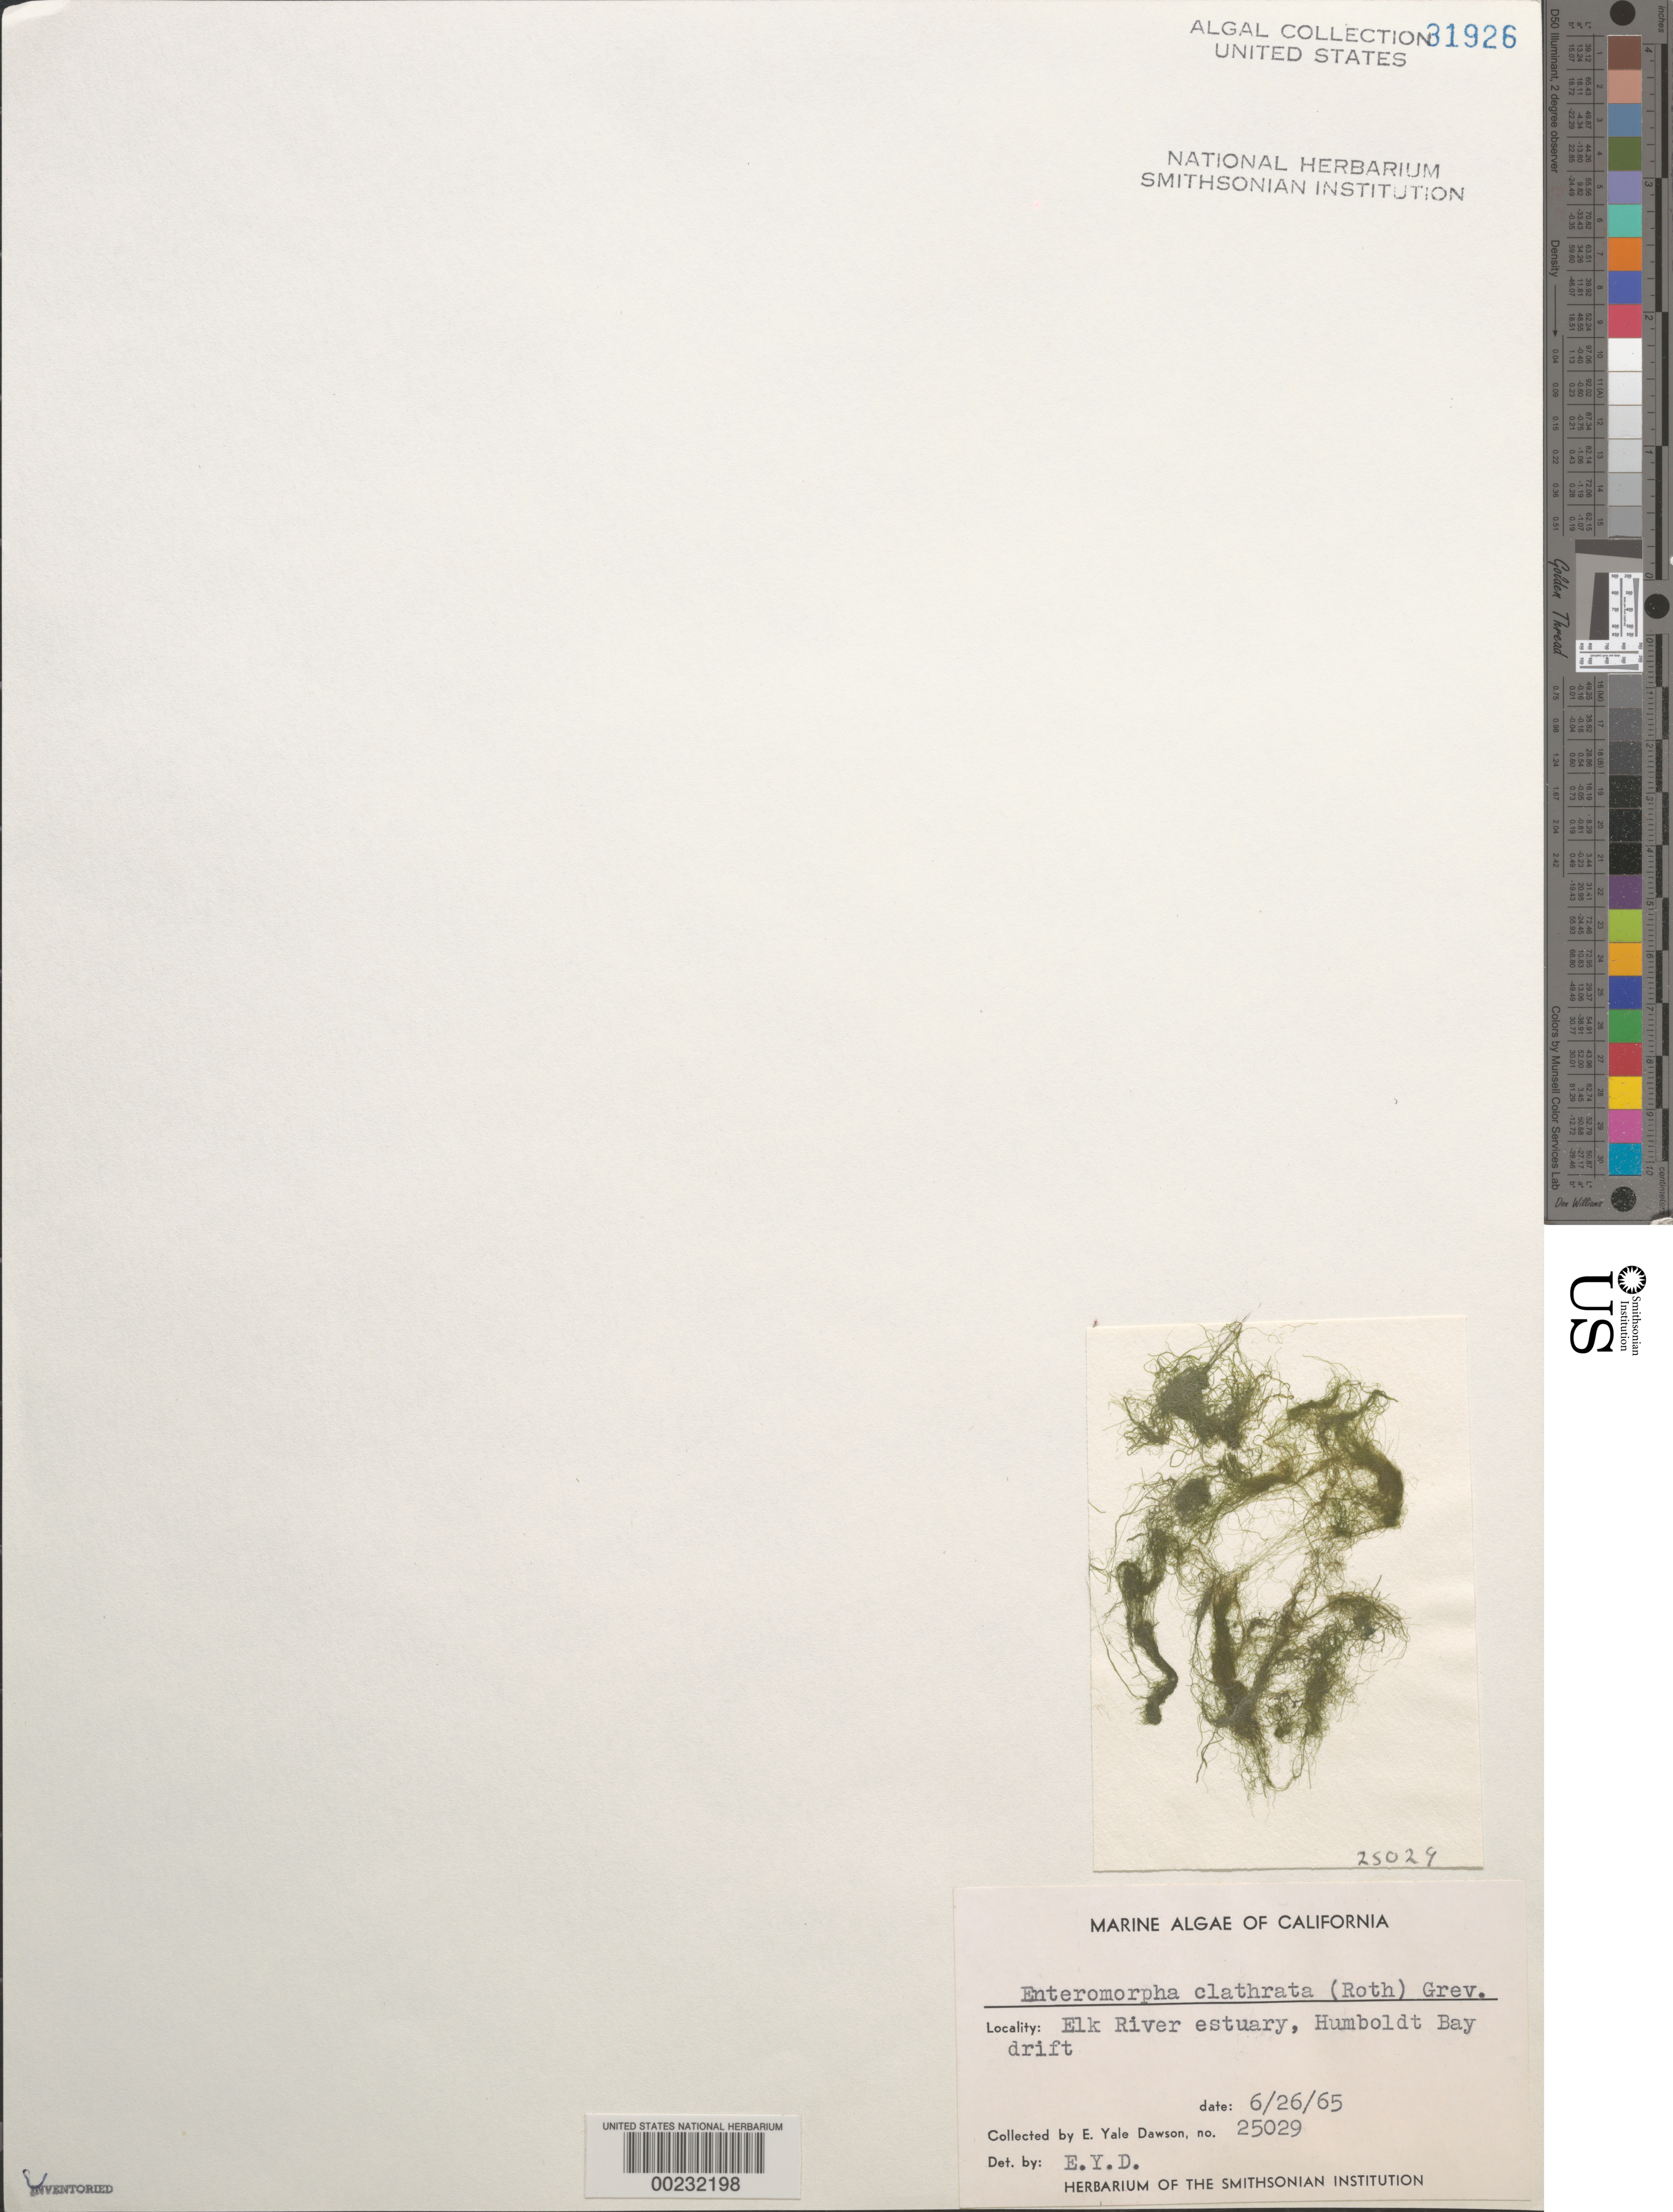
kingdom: Plantae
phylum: Chlorophyta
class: Ulvophyceae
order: Cladophorales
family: Cladophoraceae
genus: Cladophora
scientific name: Cladophora vagabunda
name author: (L.) C. Hoek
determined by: Algae name updating Project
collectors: E. Y. Dawson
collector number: EYD 25029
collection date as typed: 26 Jun 1965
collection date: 1965-06-26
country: United States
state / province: California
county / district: Humboldt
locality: Humboldt Bay, Elk River Estuary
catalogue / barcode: US 31926